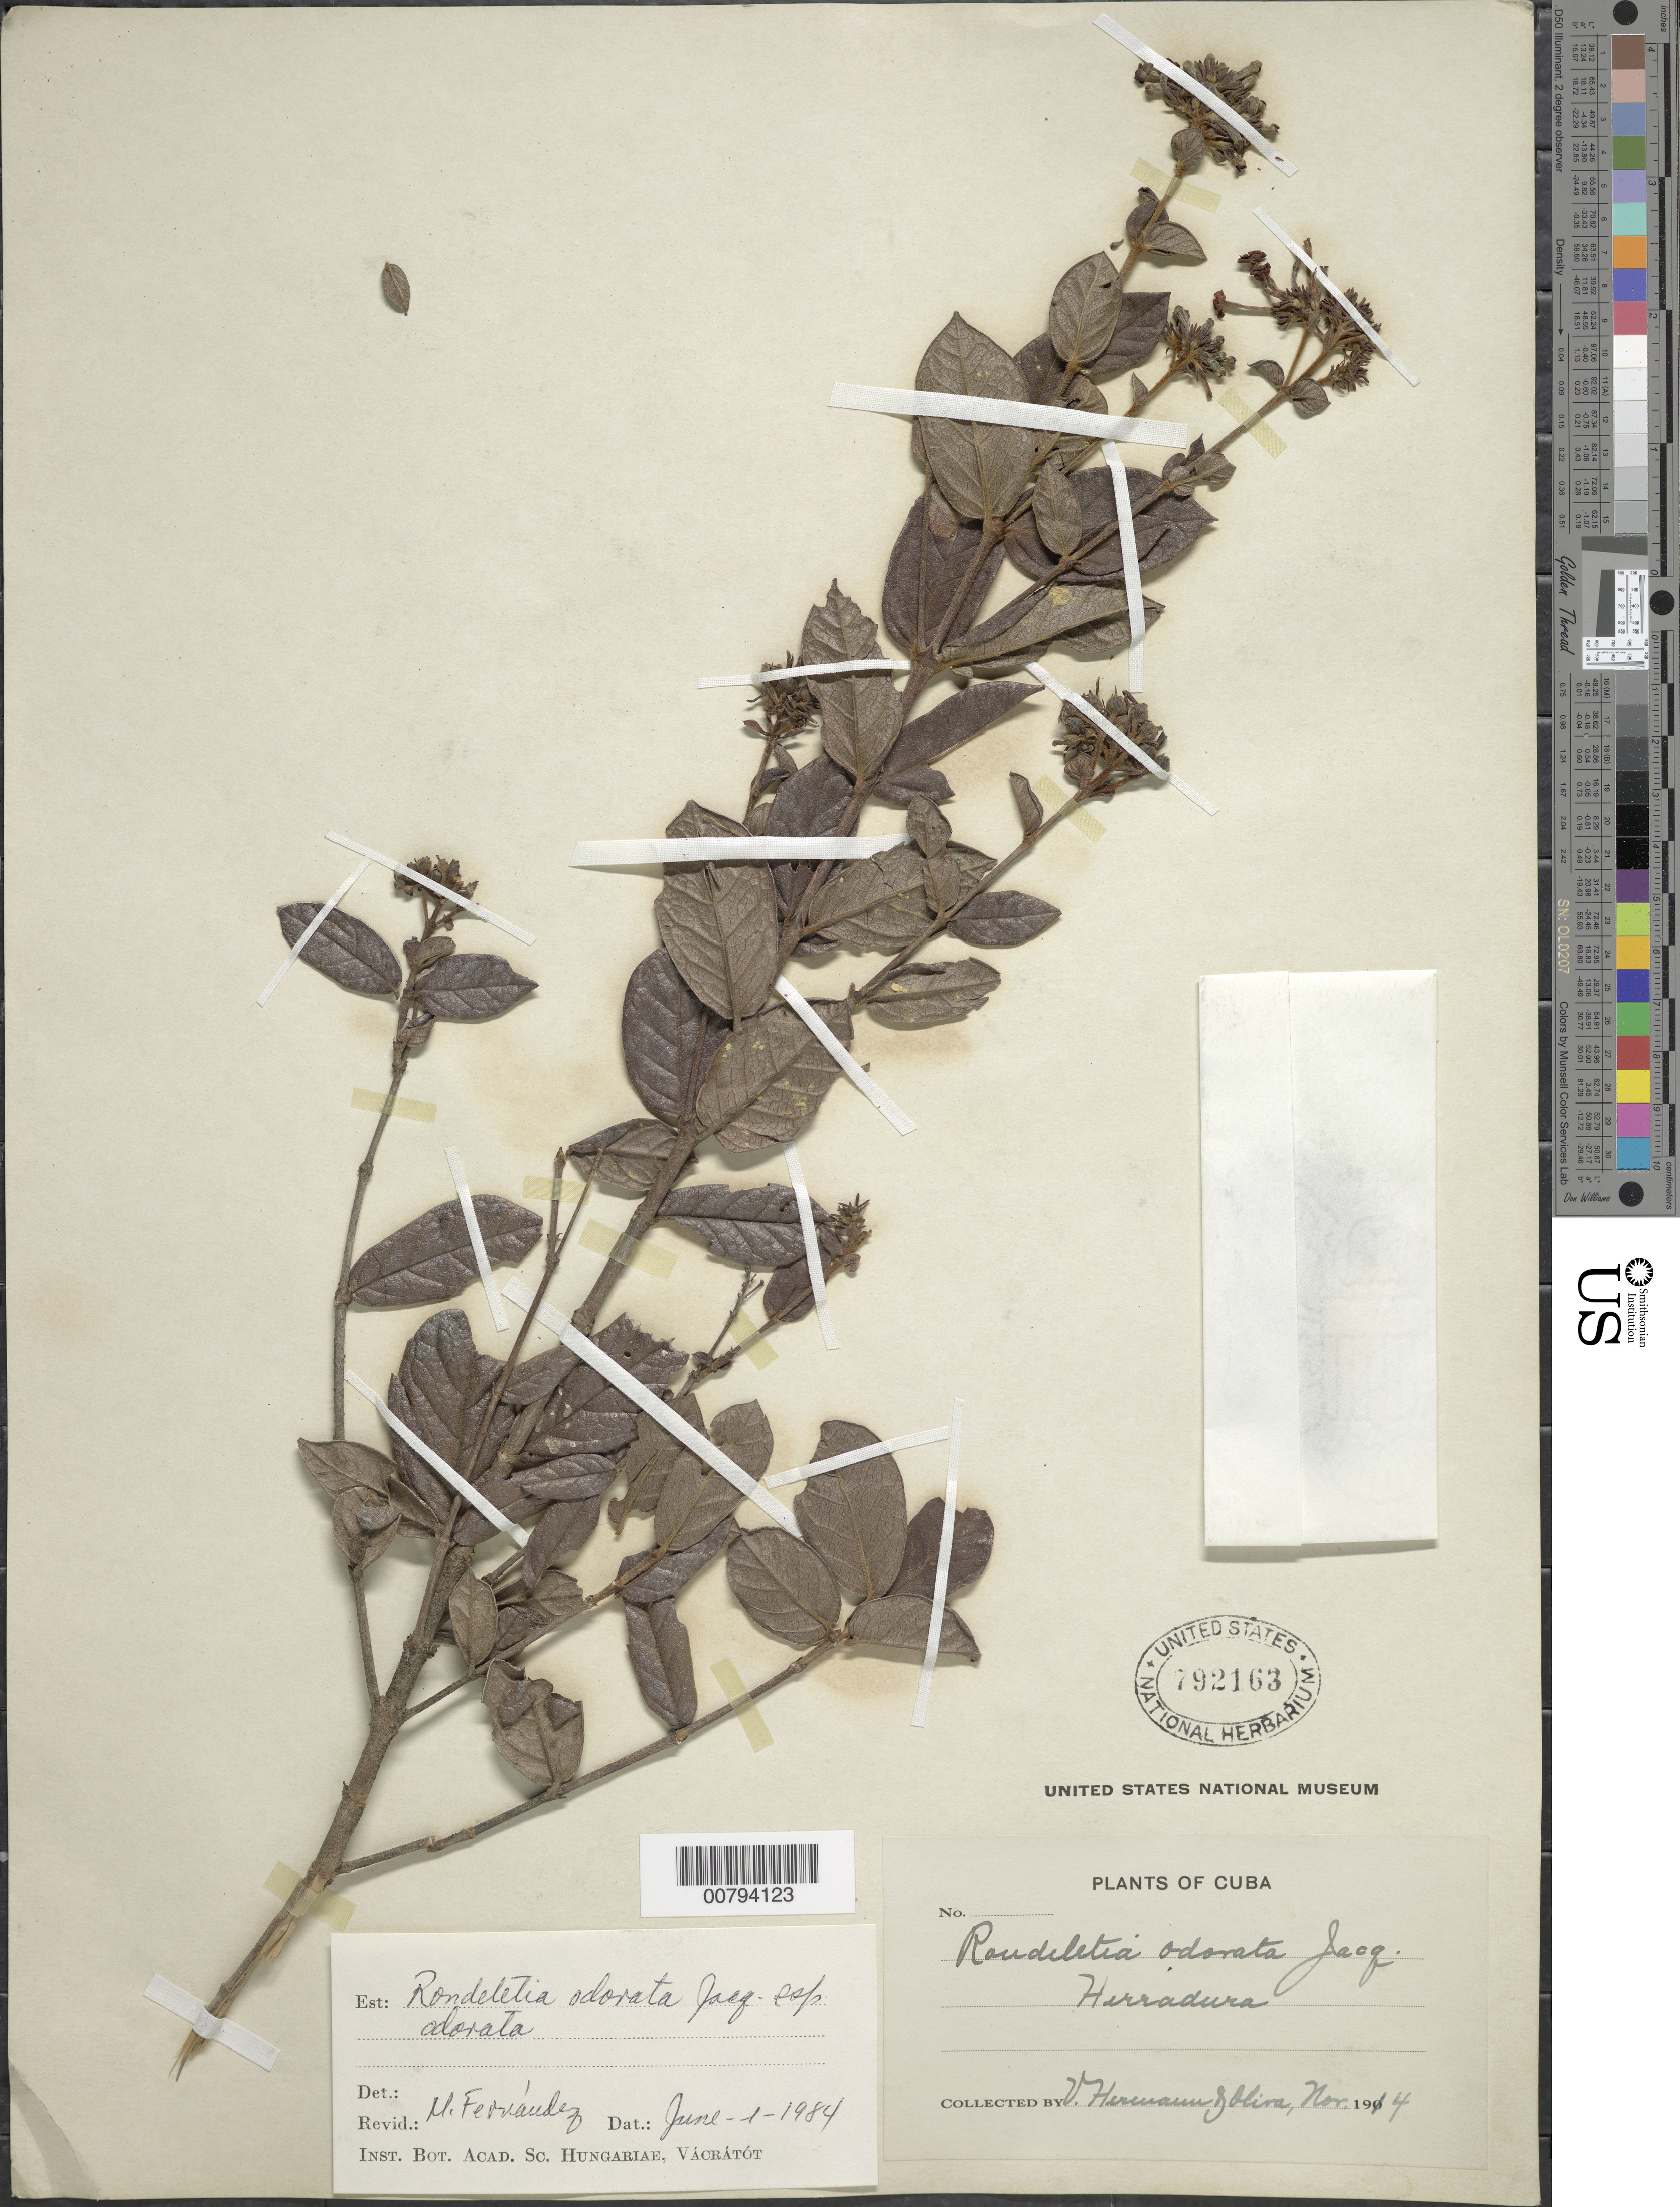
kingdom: Plantae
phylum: Tracheophyta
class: Magnoliopsida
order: Gentianales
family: Rubiaceae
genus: Rondeletia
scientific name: Rondeletia odorata subsp. odorata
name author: Jacq.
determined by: Fernandez, M.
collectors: H. A. Van Hermann & -. Oliva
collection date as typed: Nov 1914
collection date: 1914-11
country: Cuba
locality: Hirradura (sp?)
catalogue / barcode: US 792163